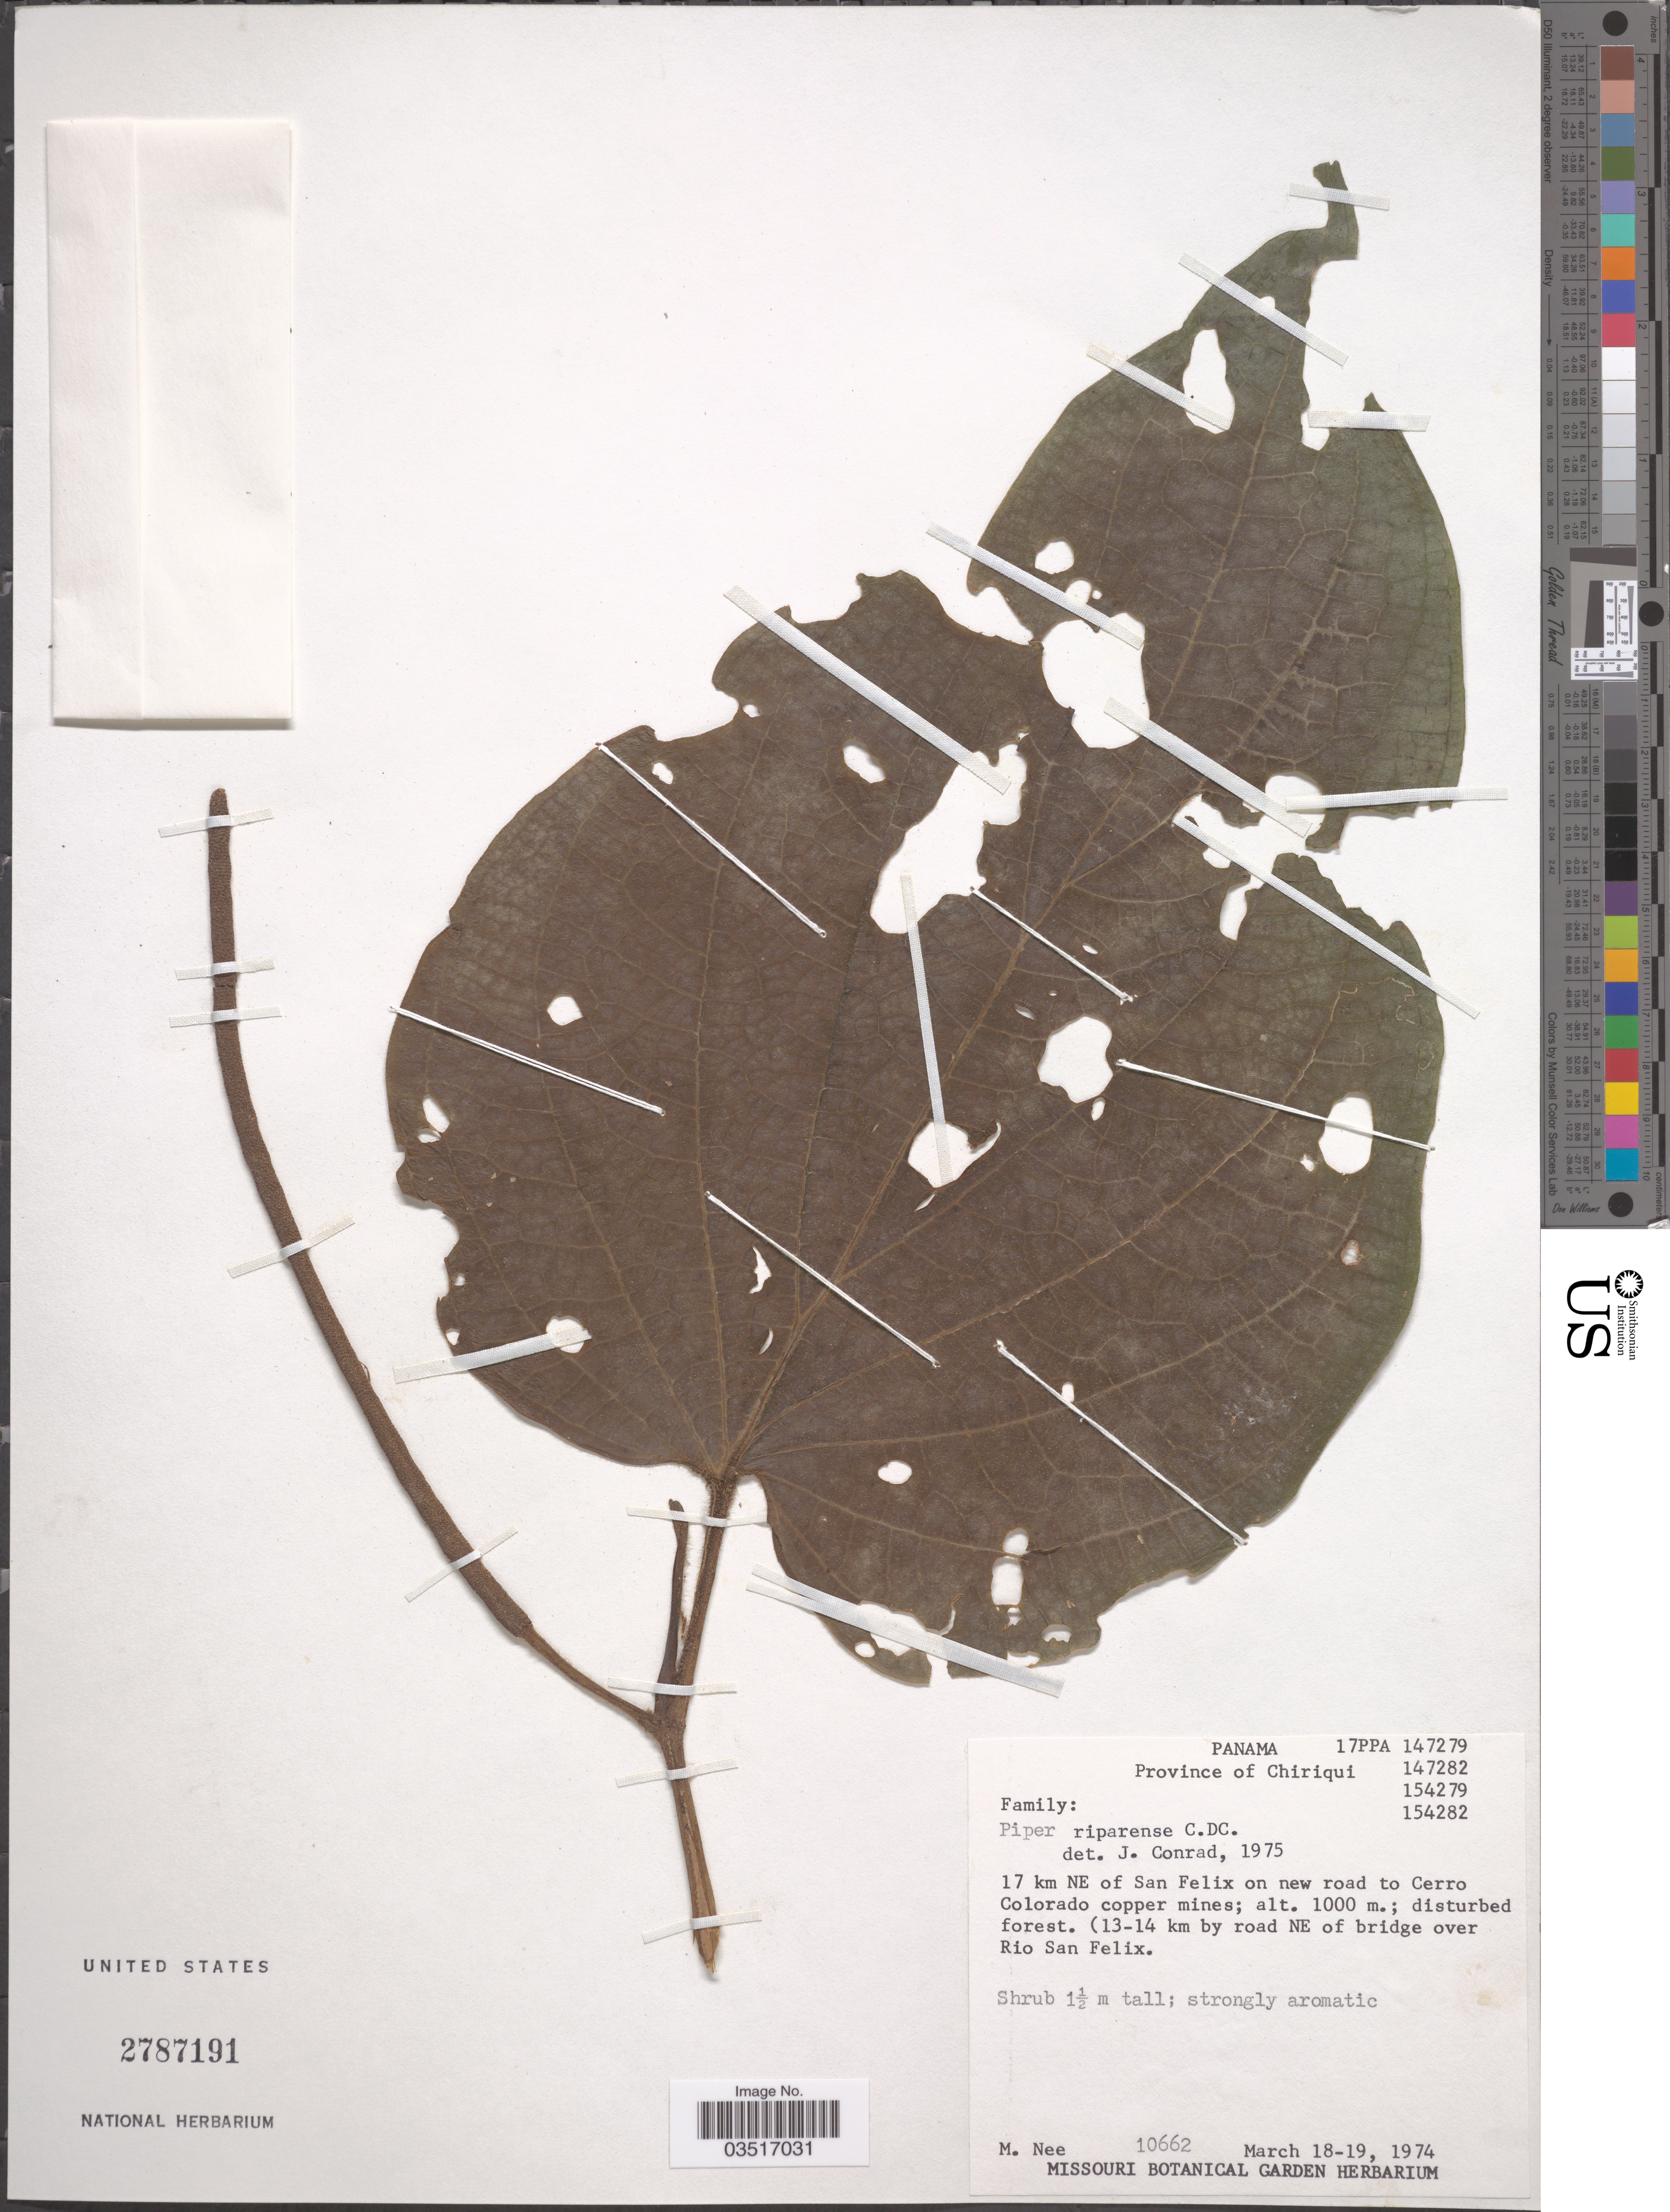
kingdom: Plantae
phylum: Tracheophyta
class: Magnoliopsida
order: Piperales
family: Piperaceae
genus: Piper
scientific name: Piper riparense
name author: C. DC. in Pittier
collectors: M. Nee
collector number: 10662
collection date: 1974-03-18/1974-03-19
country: Panama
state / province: Chiriqui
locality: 17 km NEof San Felix on new road to Cerro Colorado copper mines; disturbed forest. (13-14 km by road NE of bridge over Rio San Felix.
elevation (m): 1000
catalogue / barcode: US 2787191